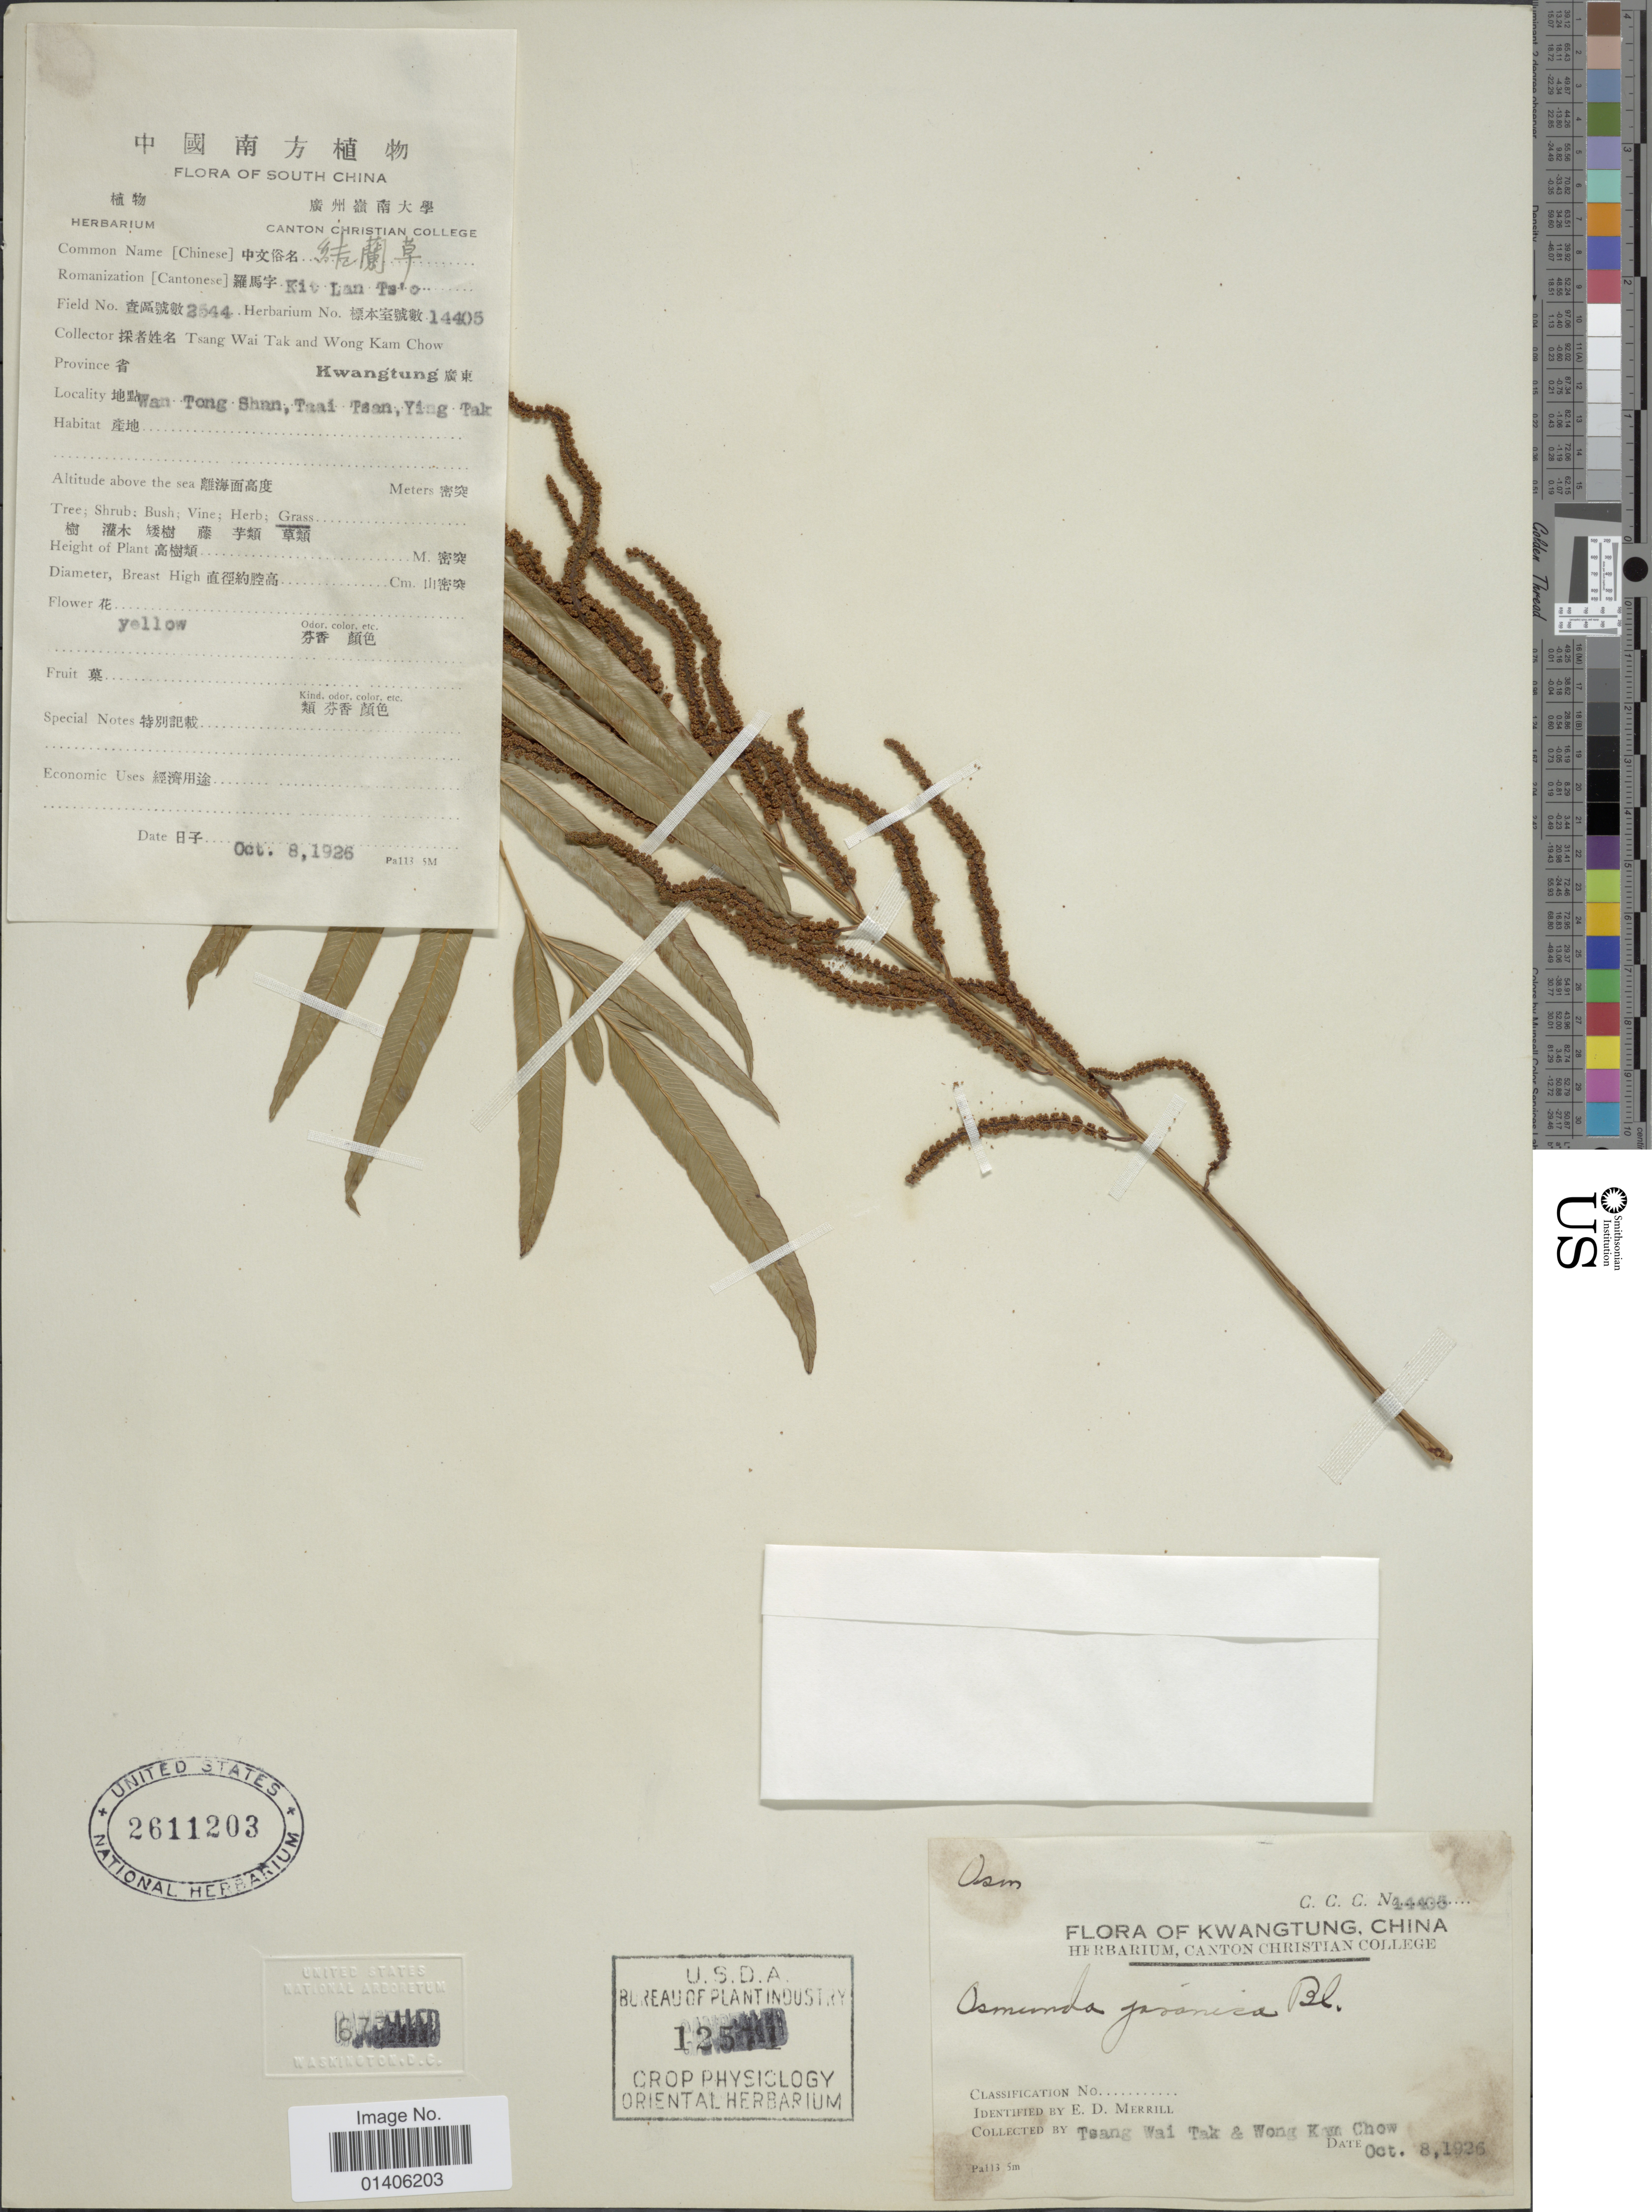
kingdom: Plantae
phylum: Tracheophyta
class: Polypodiopsida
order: Osmundales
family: Osmundaceae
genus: Osmunda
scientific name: Osmunda javanica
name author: Blume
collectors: T. Tak & W. Chow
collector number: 14405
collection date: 1926-10-08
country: China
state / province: Guangdong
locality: South China, Province Kwangtung, Wai Tong Shan, Trail Tsan, Ying Tak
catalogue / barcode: US 2611203